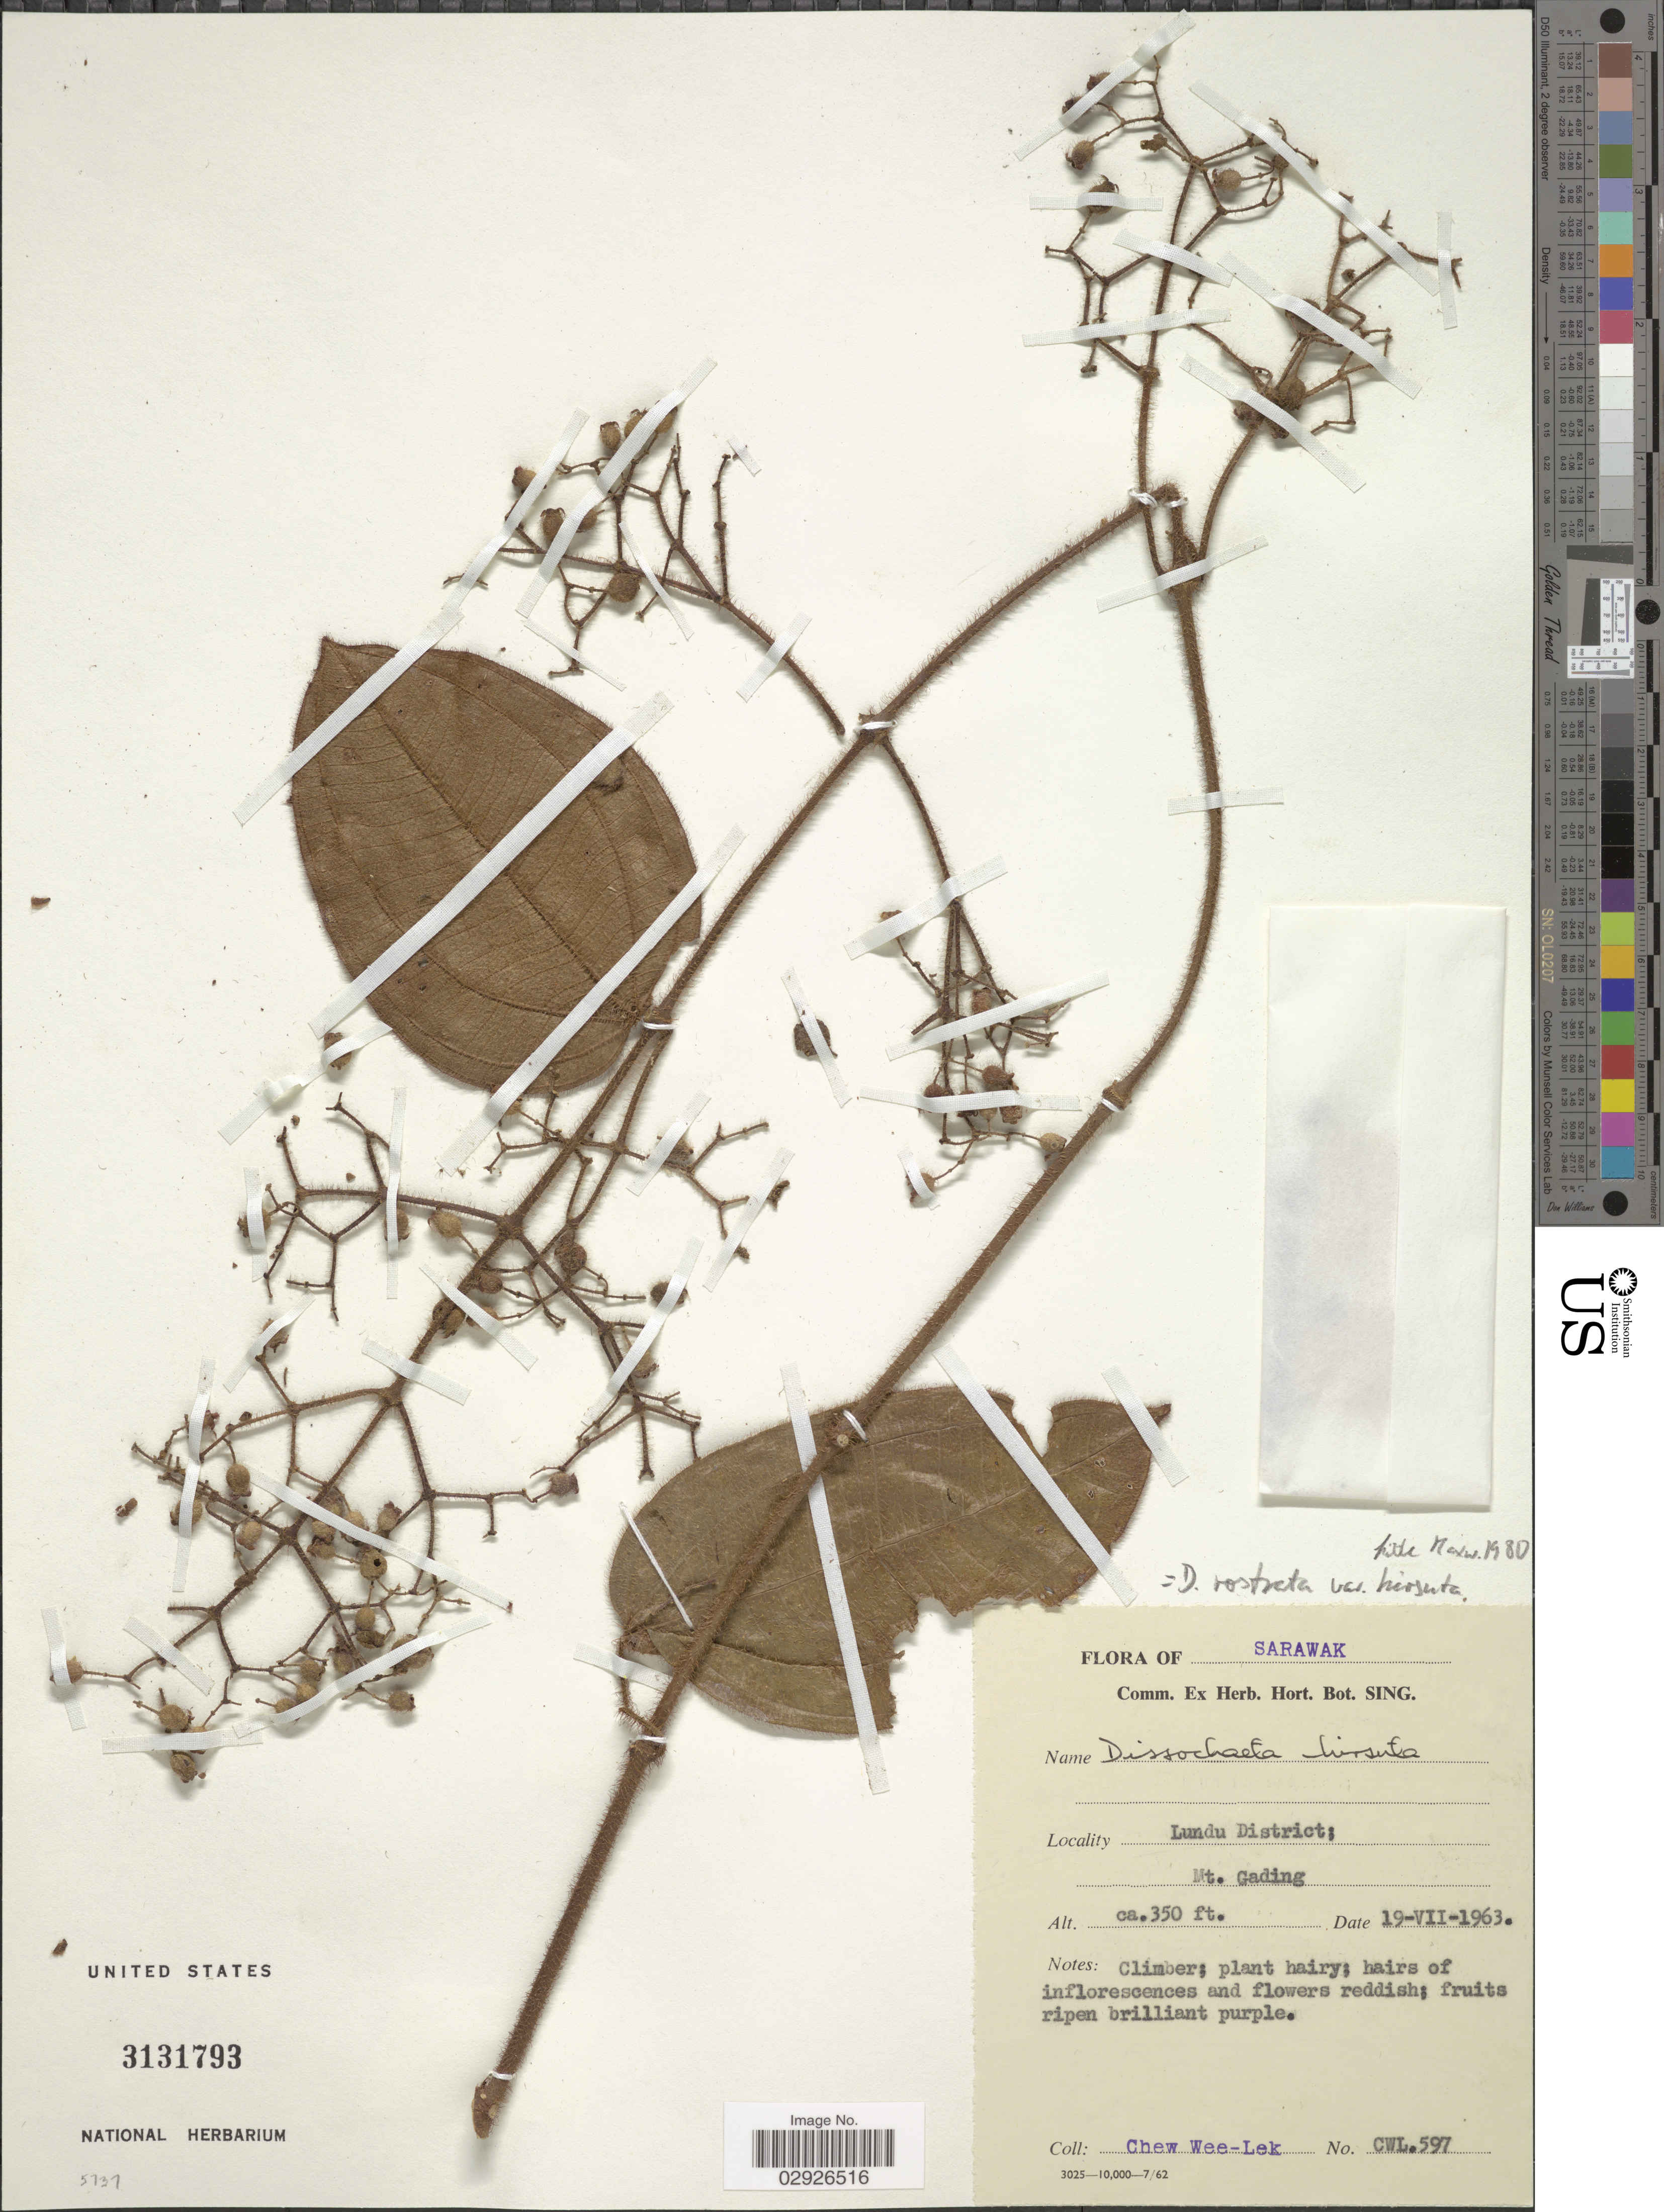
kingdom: Plantae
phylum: Tracheophyta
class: Magnoliopsida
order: Myrtales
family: Melastomataceae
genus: Dissochaeta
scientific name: Dissochaeta rostrata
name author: Korth.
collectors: W. Chew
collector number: CWL597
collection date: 1963-07-19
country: Malaysia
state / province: Sarawak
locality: Lundu District; Mt. Gading.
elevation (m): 107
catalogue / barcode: US 3131793